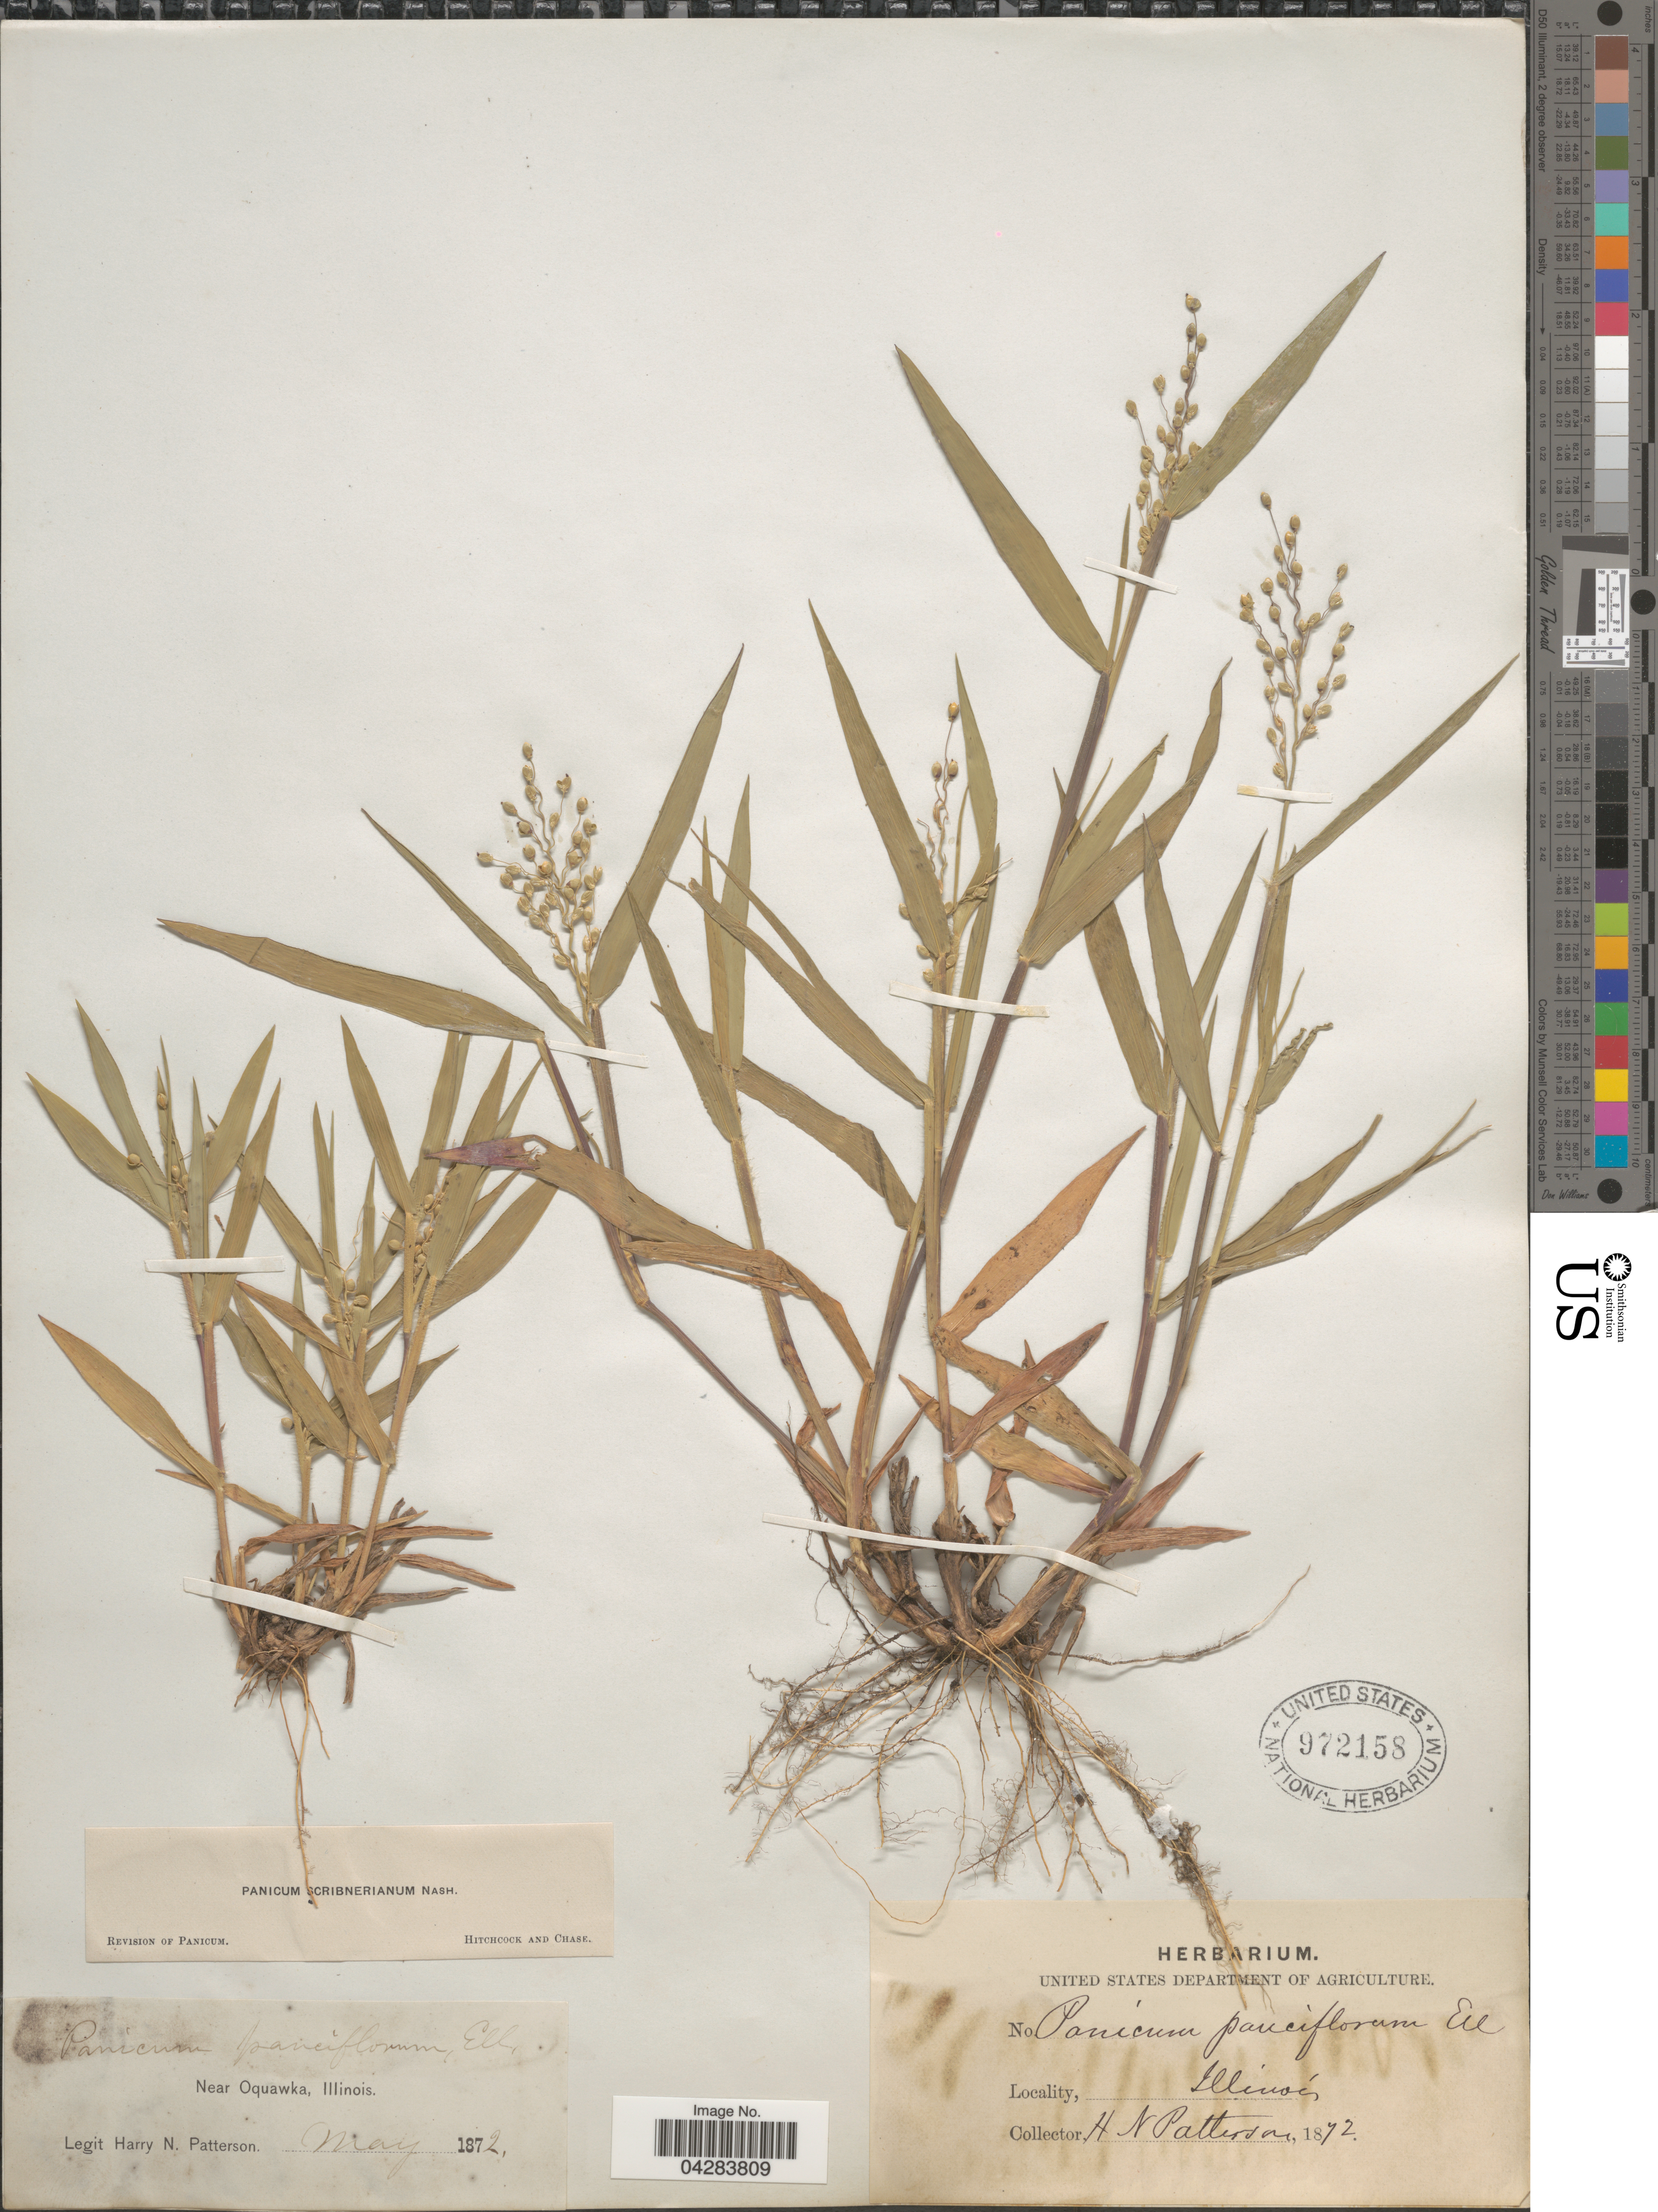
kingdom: Plantae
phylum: Tracheophyta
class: Liliopsida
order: Poales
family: Poaceae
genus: Dichanthelium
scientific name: Dichanthelium oligosanthes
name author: (Schult.) Gould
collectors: H. N. Patterson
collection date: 1872-05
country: United States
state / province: Illinois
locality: Near Oquawka.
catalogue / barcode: US 972158